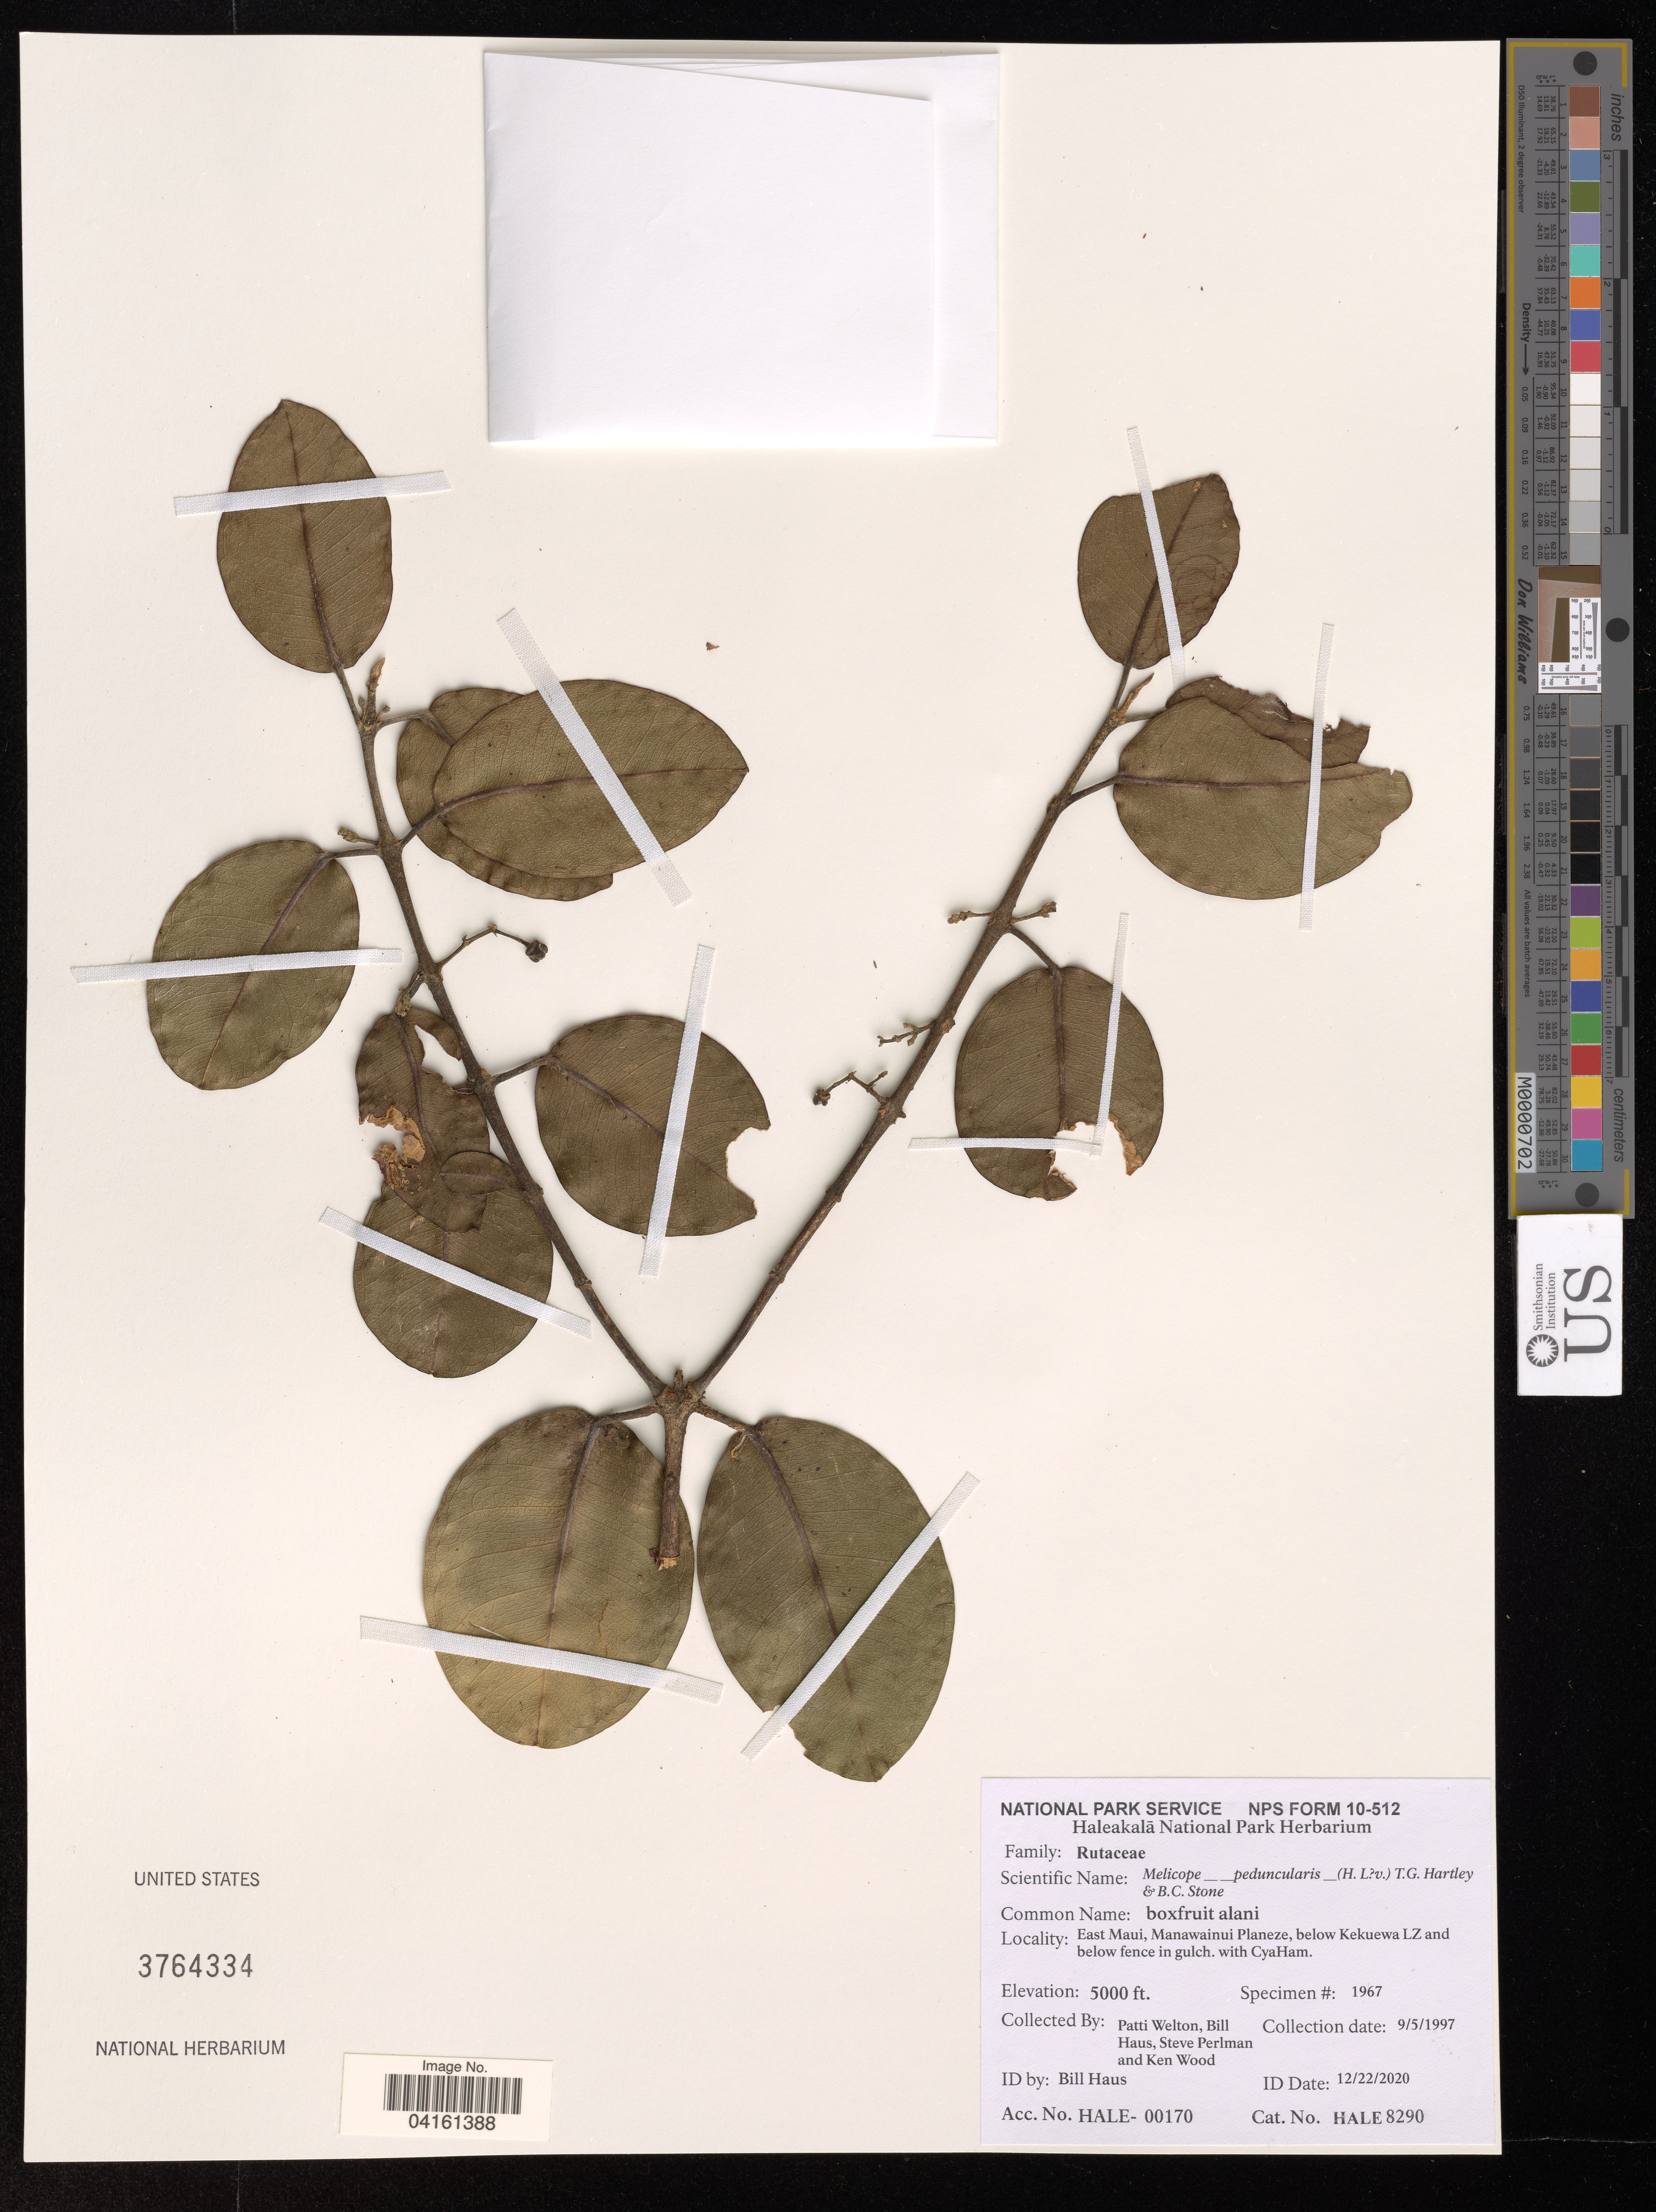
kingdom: Plantae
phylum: Tracheophyta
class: Magnoliopsida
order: Sapindales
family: Rutaceae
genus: Melicope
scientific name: Melicope peduncularis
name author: (H. Lév.) T.G. Hartley & B.C. Stone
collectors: P. Welton, B. Haus, S. Perlman & K. R. Wood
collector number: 1967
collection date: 1997-09-05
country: United States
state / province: Hawaii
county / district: Maui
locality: East Maui, Manawainui Planeze, below Kekuewa LZ and below fence in gulch.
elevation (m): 1524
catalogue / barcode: US 3764334